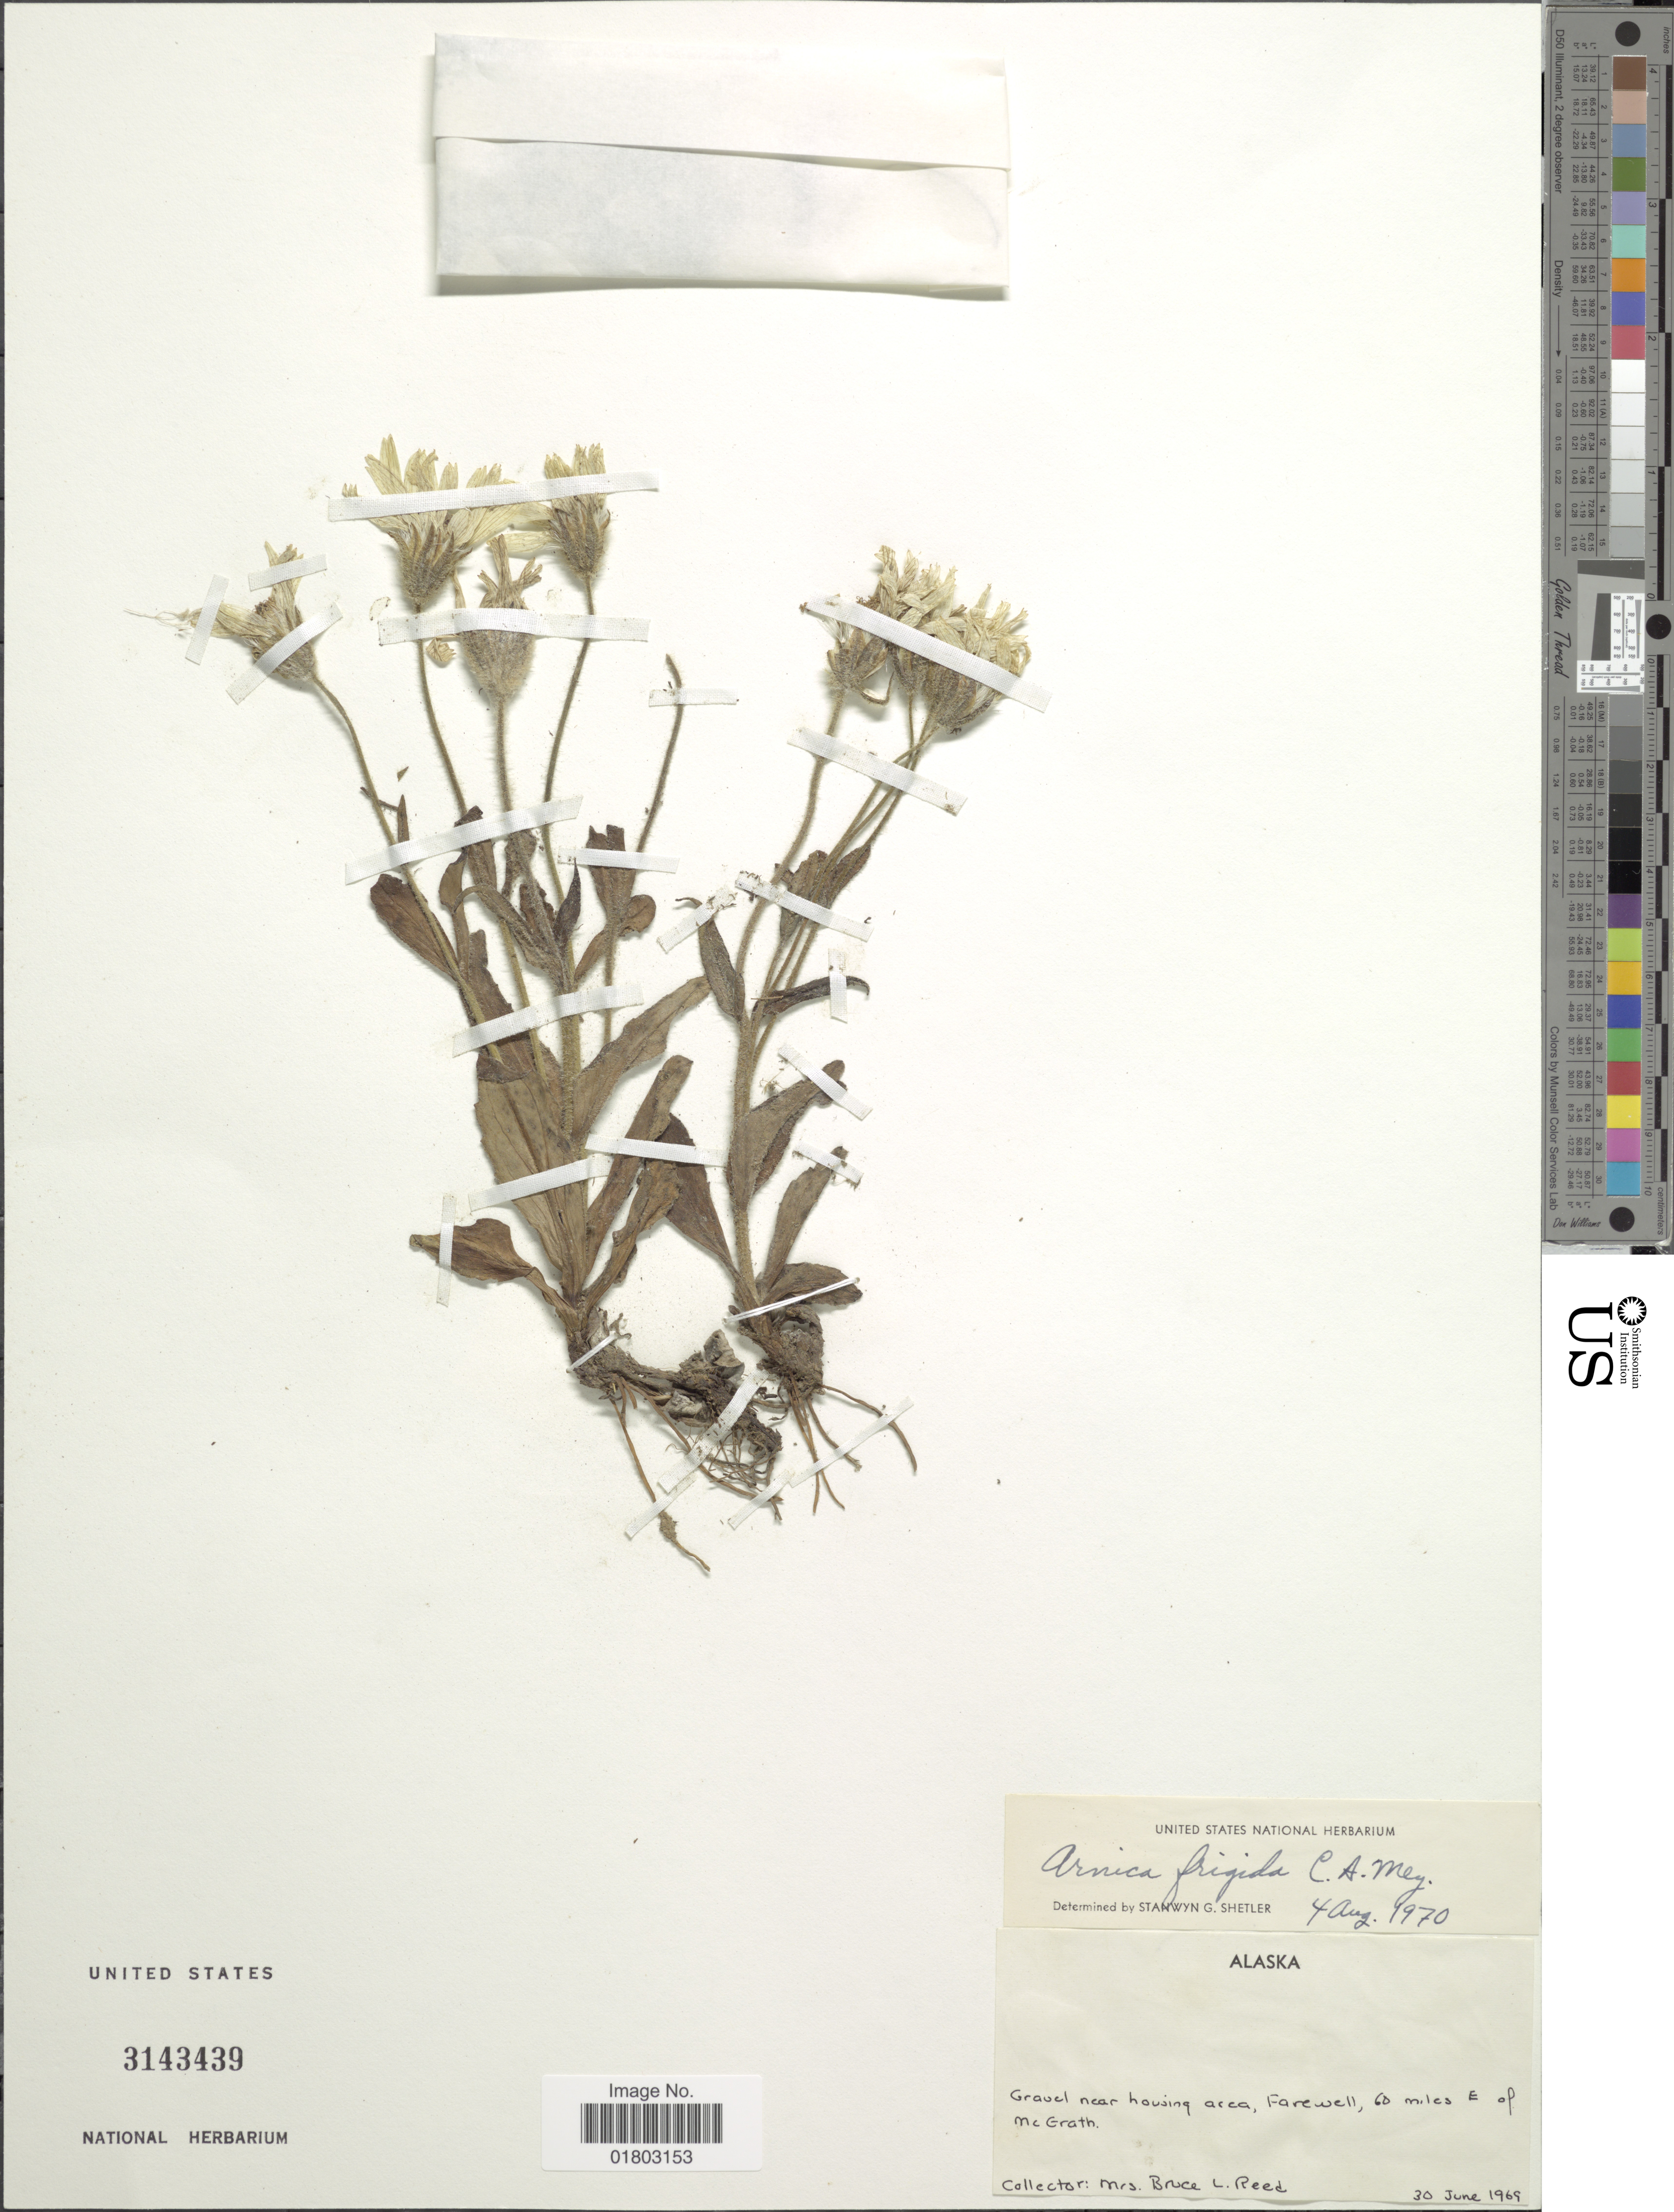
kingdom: Plantae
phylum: Tracheophyta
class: Magnoliopsida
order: Asterales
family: Asteraceae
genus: Arnica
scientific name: Arnica frigida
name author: C.A. Mey. ex Iljin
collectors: B. Reed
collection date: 1969-06-30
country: United States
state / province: Alaska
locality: Gravel near howing area, Farewell, 60 miles E of McGrath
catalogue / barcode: US 3143439